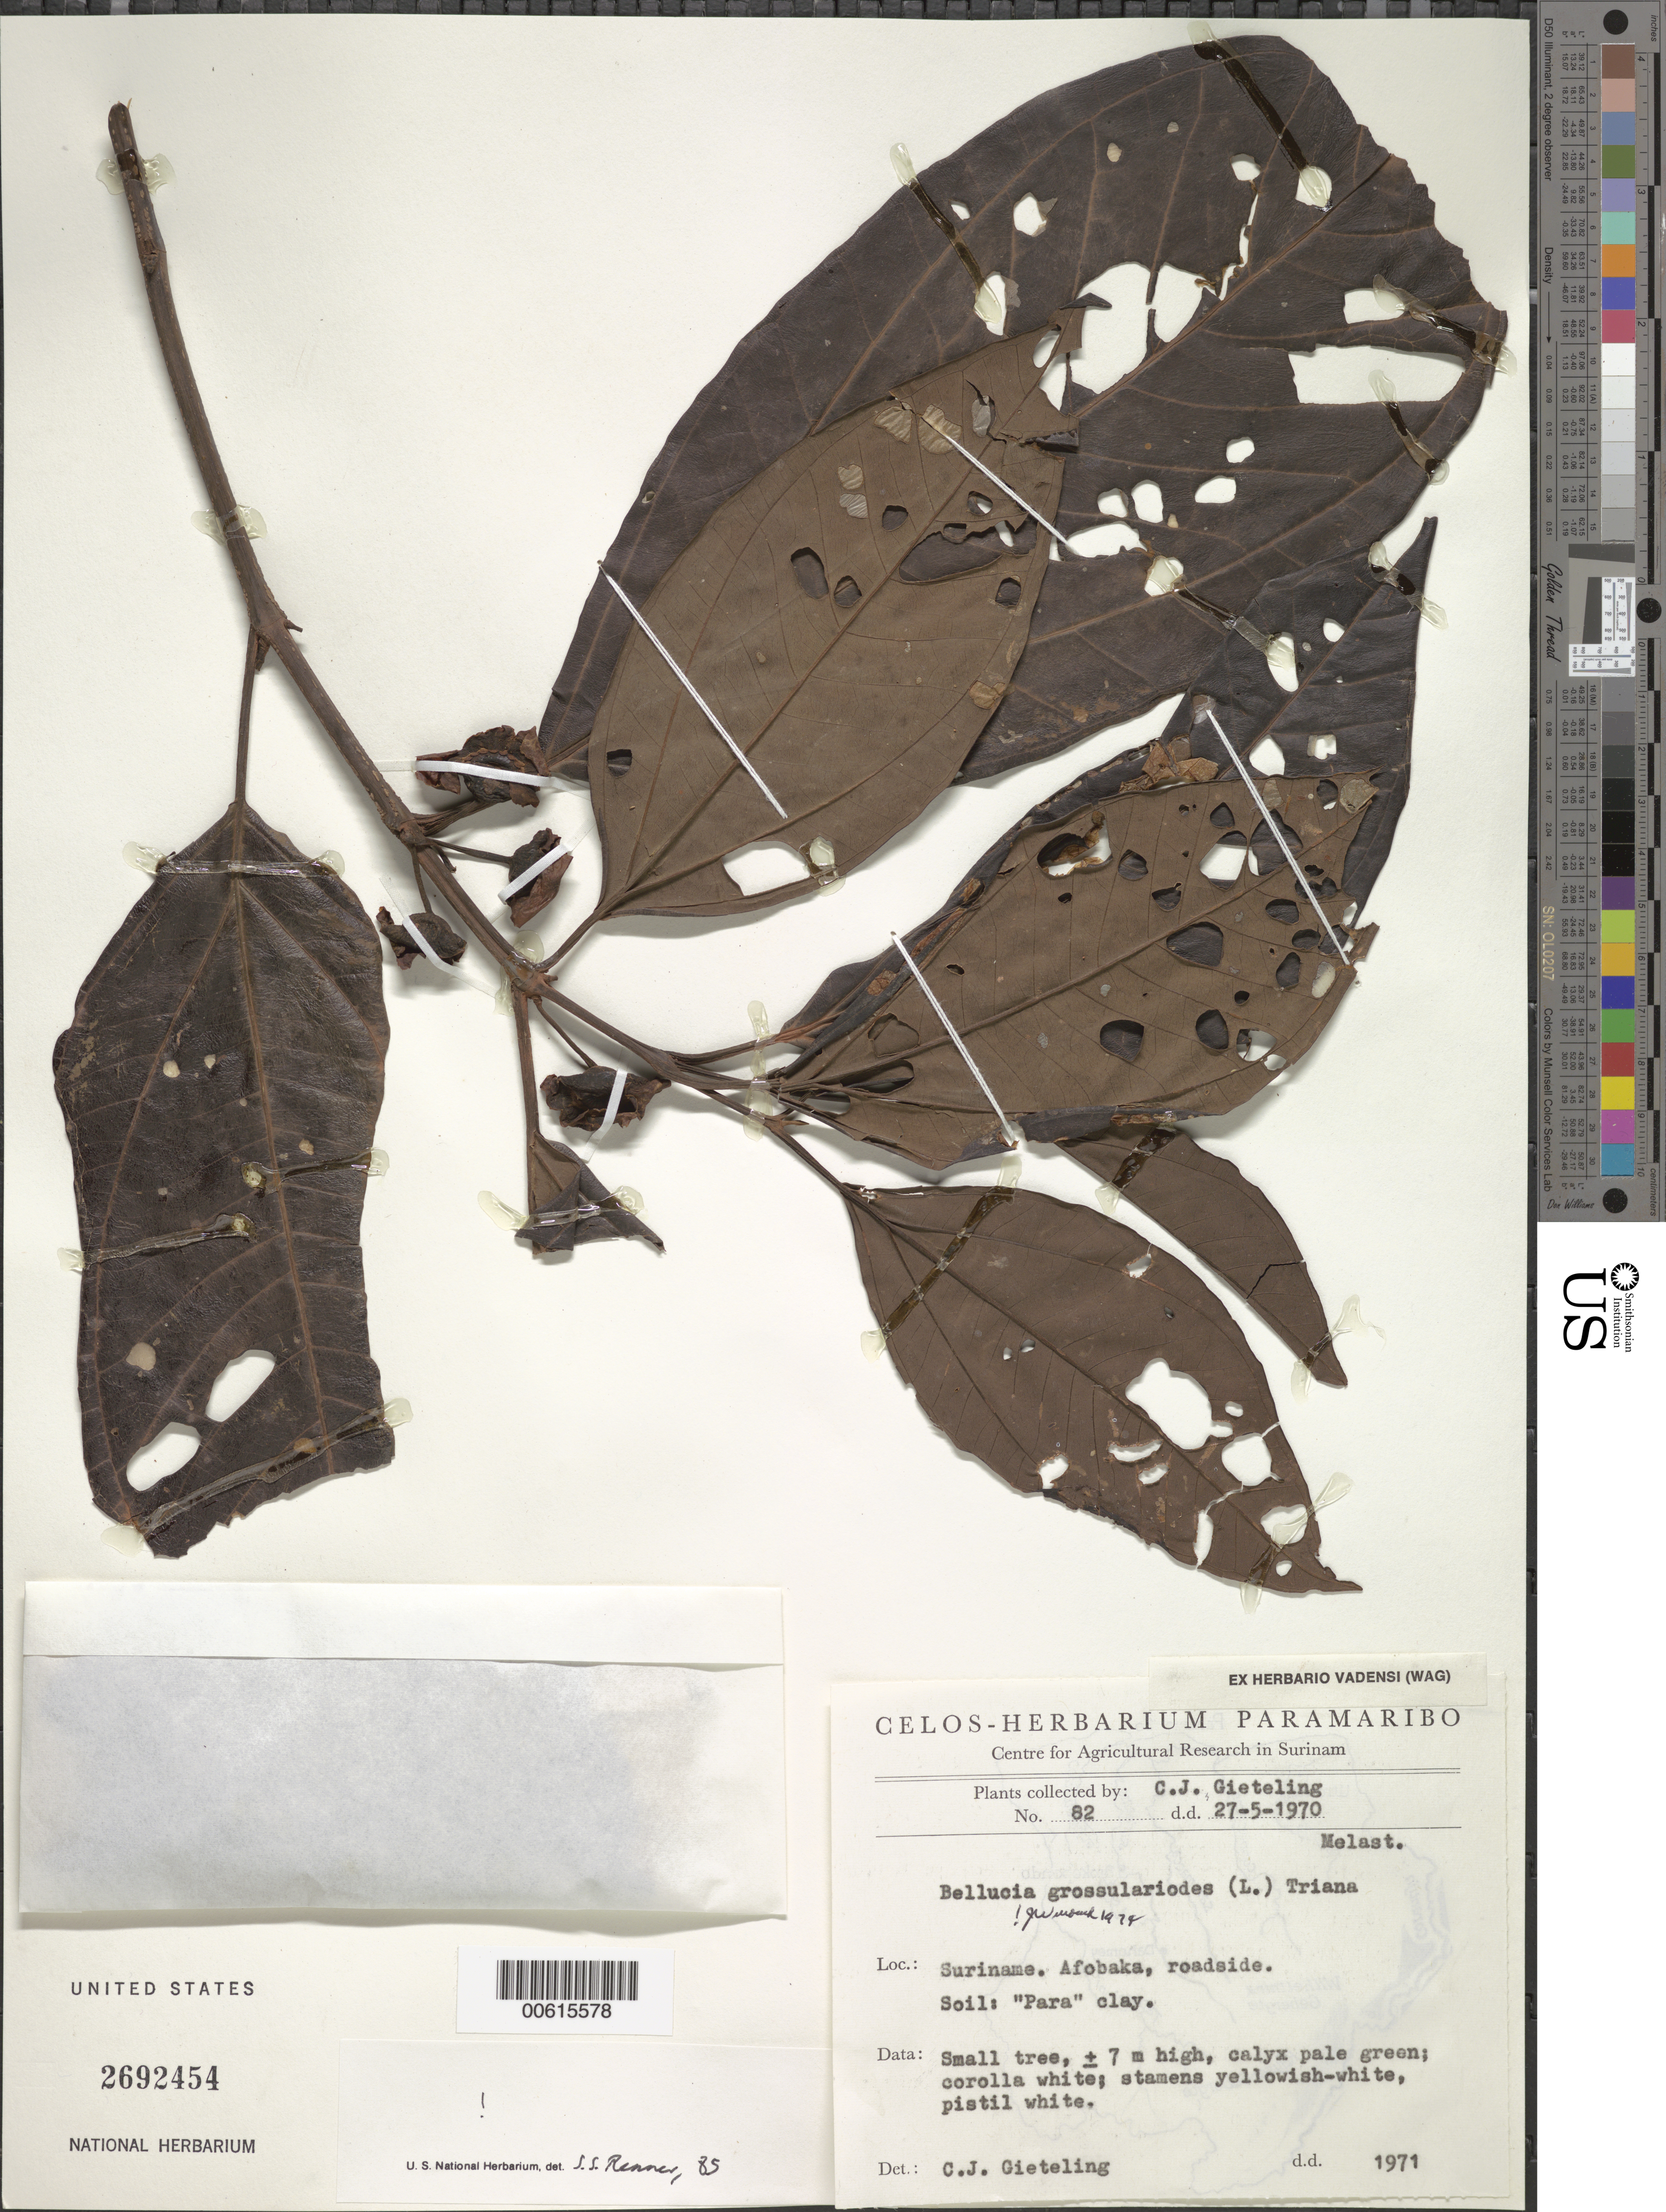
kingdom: Plantae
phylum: Tracheophyta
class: Magnoliopsida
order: Myrtales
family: Melastomataceae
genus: Bellucia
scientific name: Bellucia grossularioides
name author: (L.) Triana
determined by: Renner, S. S.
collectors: C. Gieteling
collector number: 82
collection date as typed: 27-May-70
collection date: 1970-05-27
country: Suriname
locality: Afobaka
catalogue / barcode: US 2692454